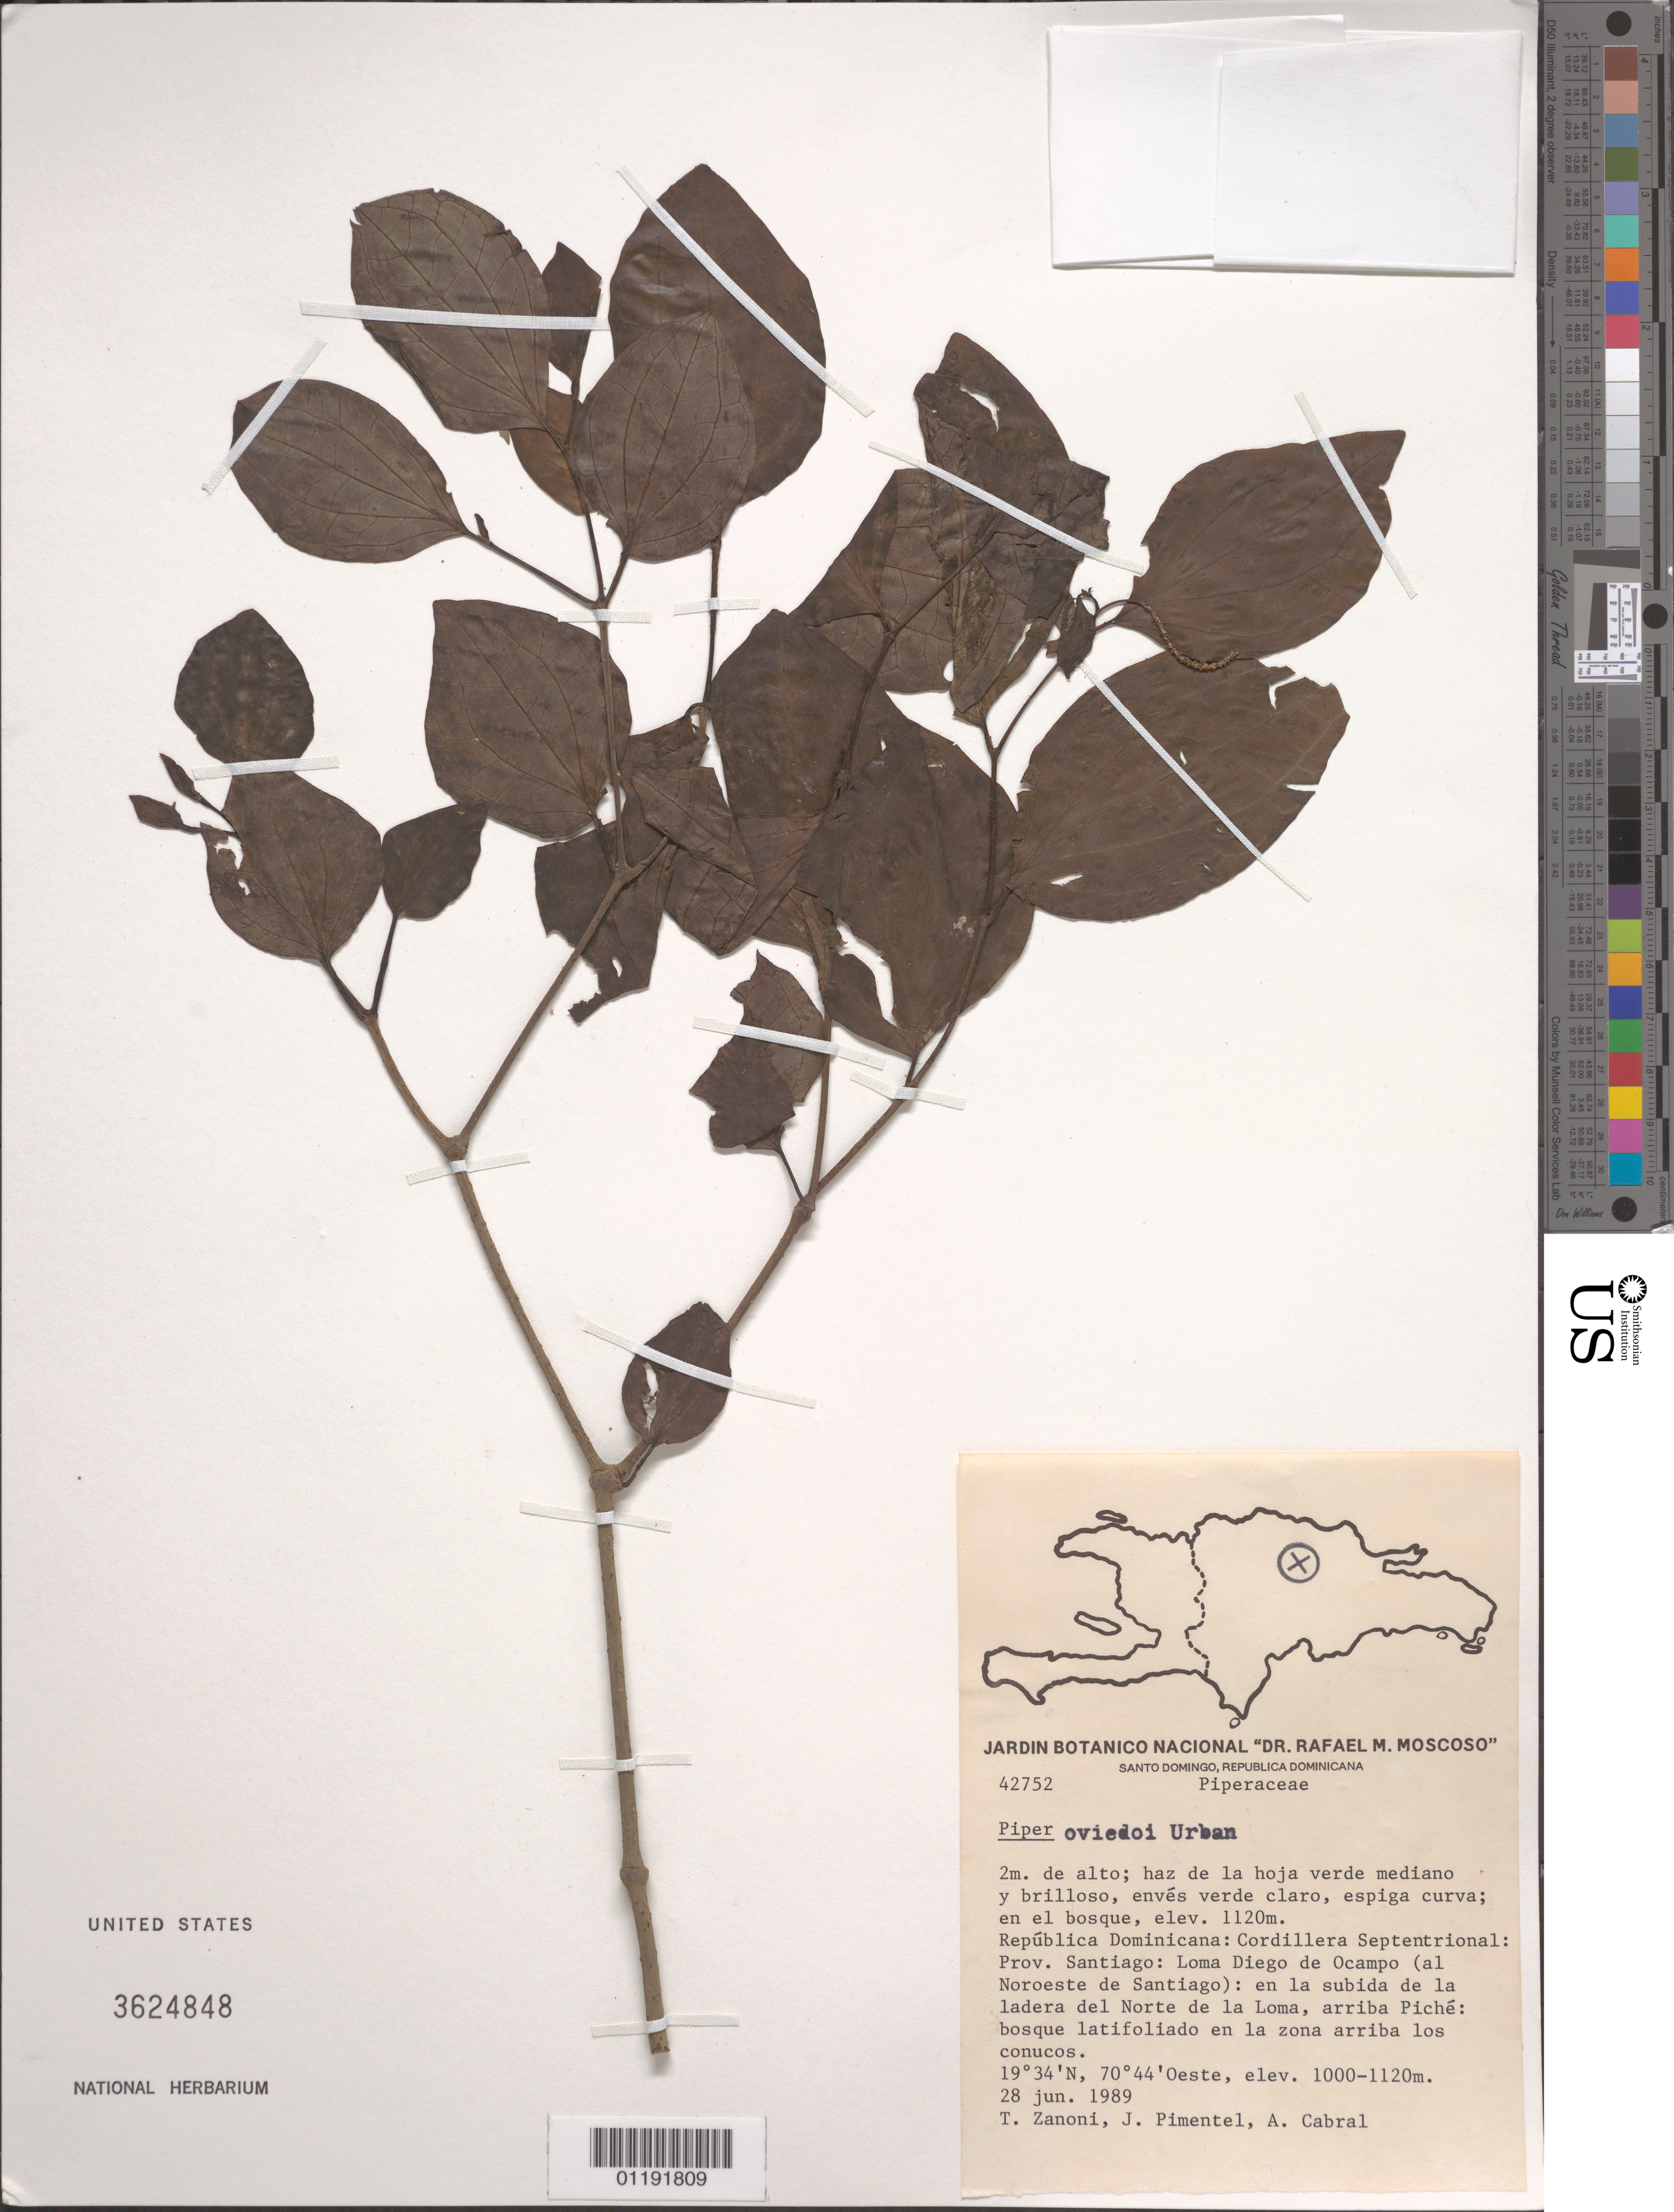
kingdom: Plantae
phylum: Tracheophyta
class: Magnoliopsida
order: Piperales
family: Piperaceae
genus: Piper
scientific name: Piper oviedoi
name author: Urb.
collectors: T. A. Zanoni, J. Pimentel & A. Cabral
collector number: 42752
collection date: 1989-06-28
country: Dominican Republic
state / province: Santiago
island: Hispaniola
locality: Cordillera Septentrional, Loma Diego de Ocampo, NW of Santiago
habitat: Broadleaf forest, N face of slope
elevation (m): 1120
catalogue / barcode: US 3624848